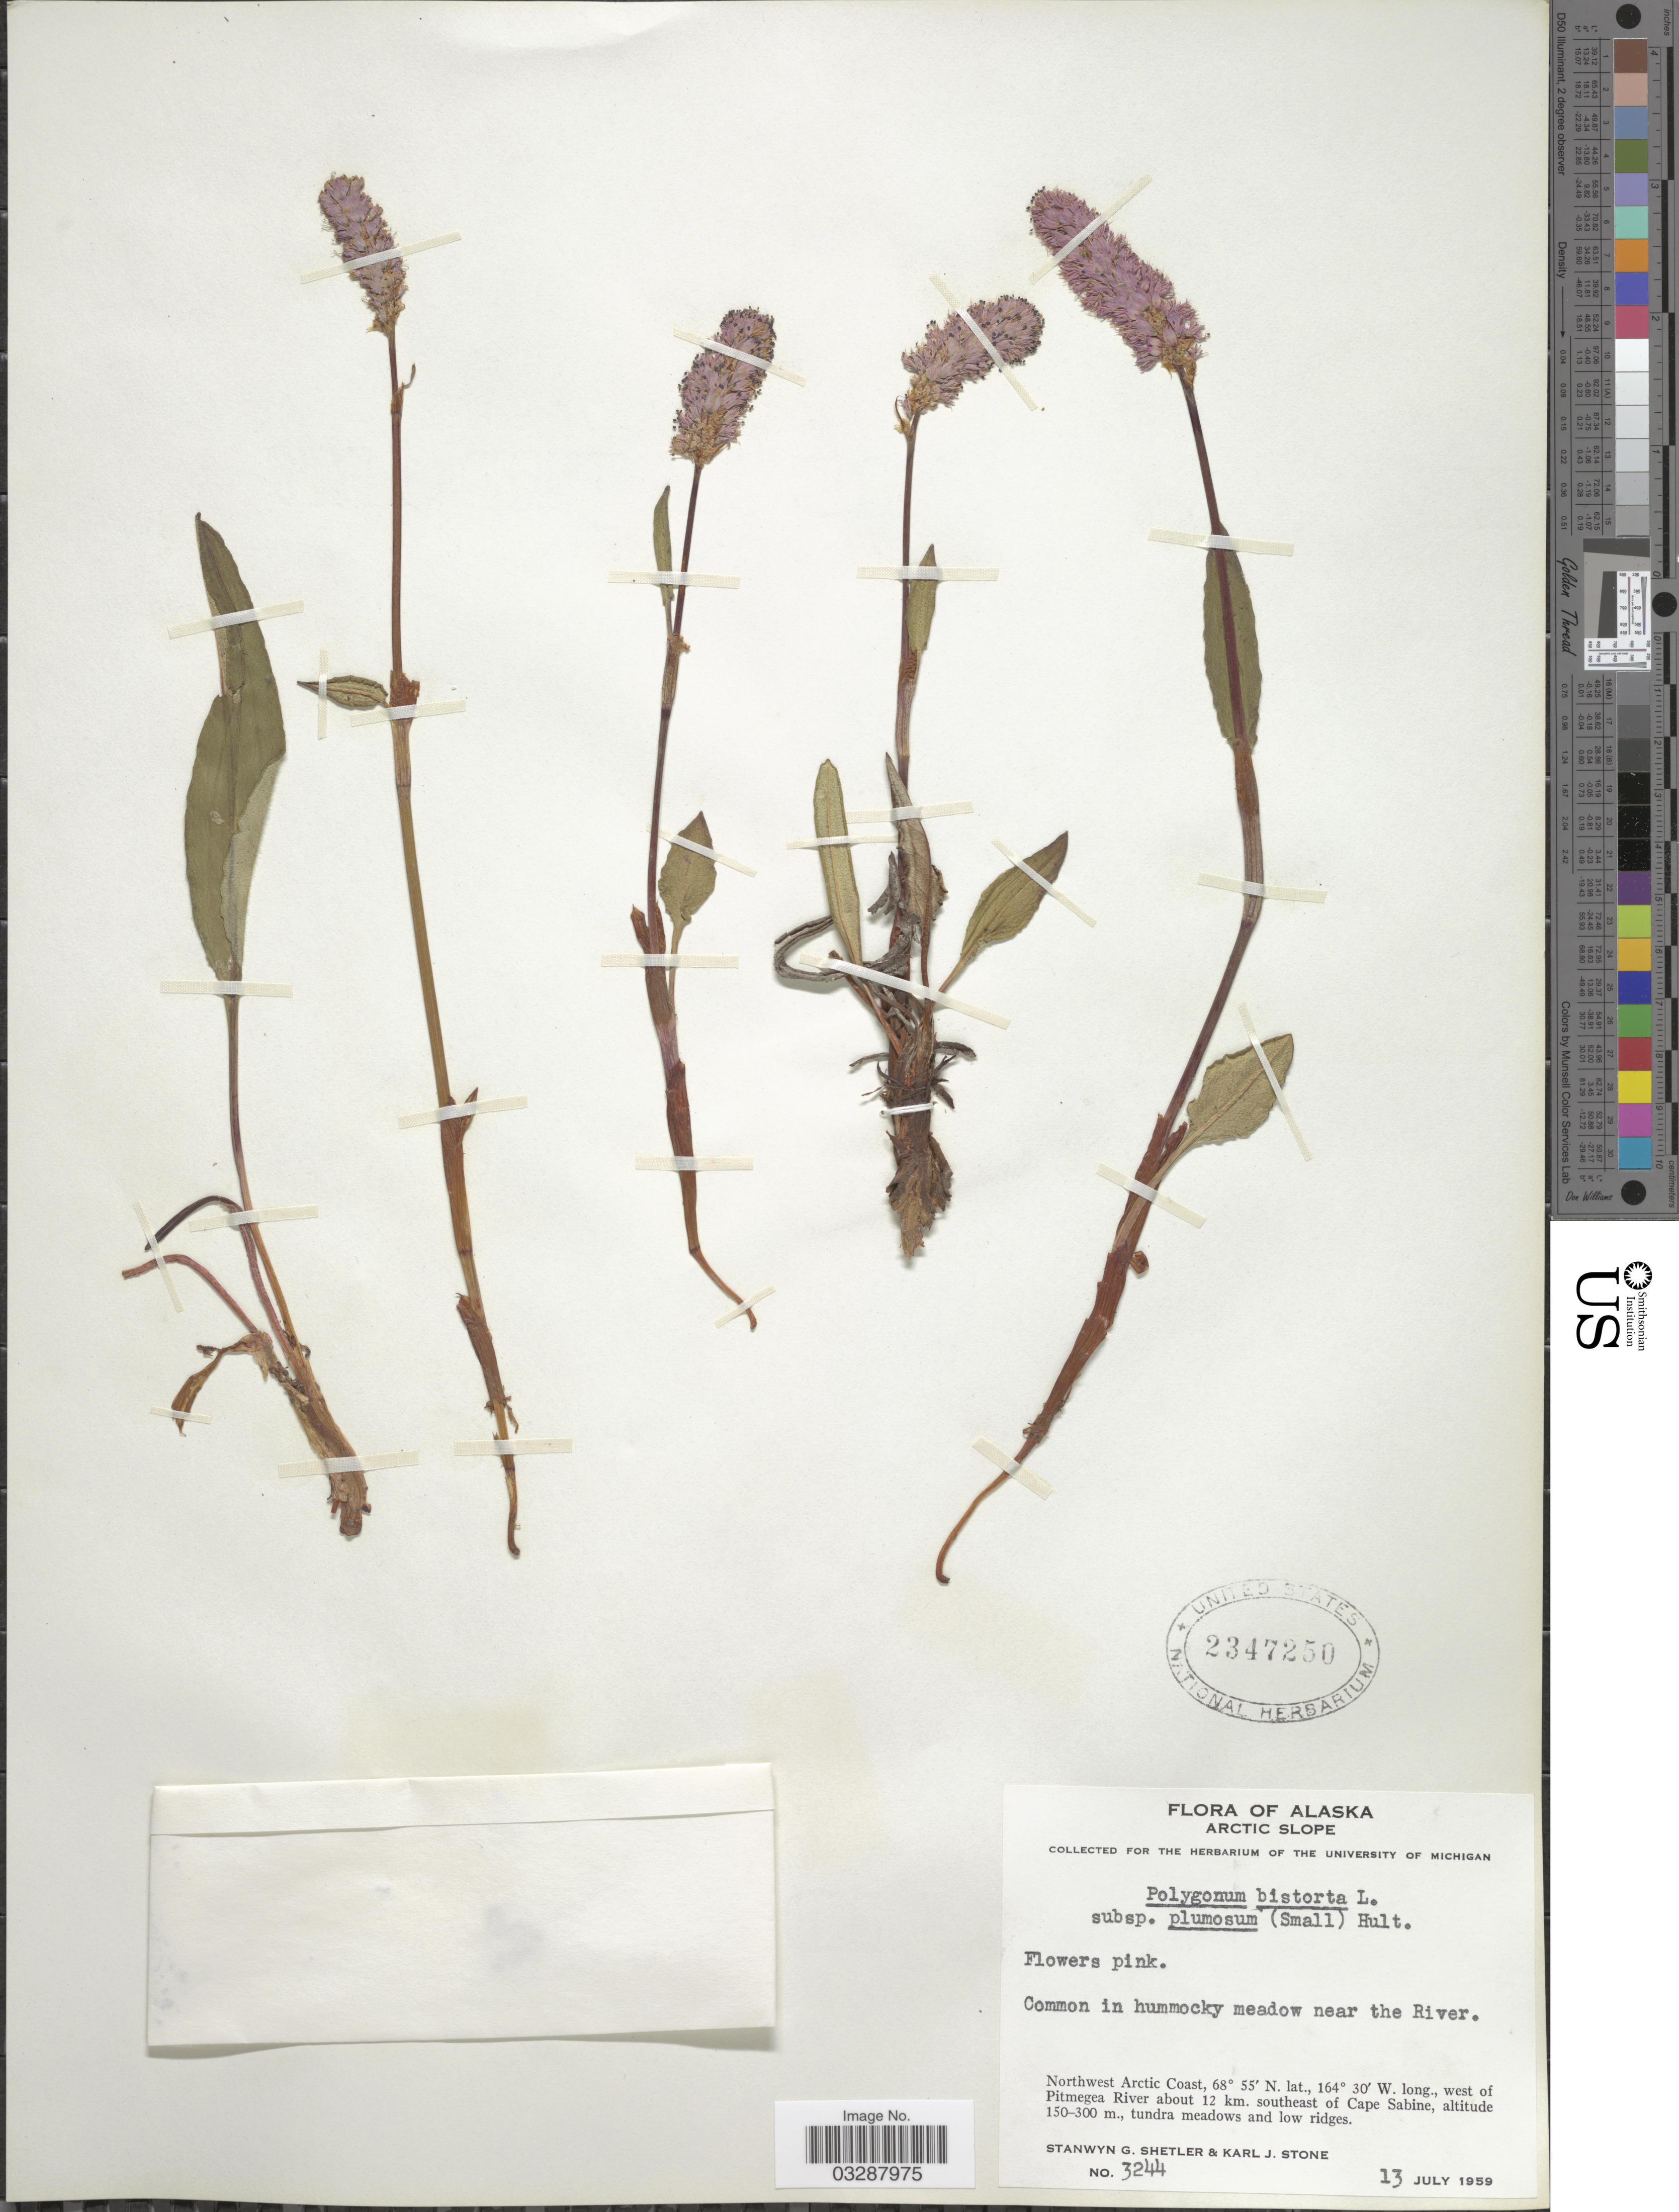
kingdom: Plantae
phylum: Tracheophyta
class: Magnoliopsida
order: Caryophyllales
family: Polygonaceae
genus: Bistorta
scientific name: Bistorta plumosa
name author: (Small) Greene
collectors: S. Shetler & K. J. Stone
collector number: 3244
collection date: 1959-07-13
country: United States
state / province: Alaska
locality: Arctic Slope, Northwest Arctic Coast, west of Pitmegea River about 12 km. southeast of Cape Sabine.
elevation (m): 150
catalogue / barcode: US 2347250